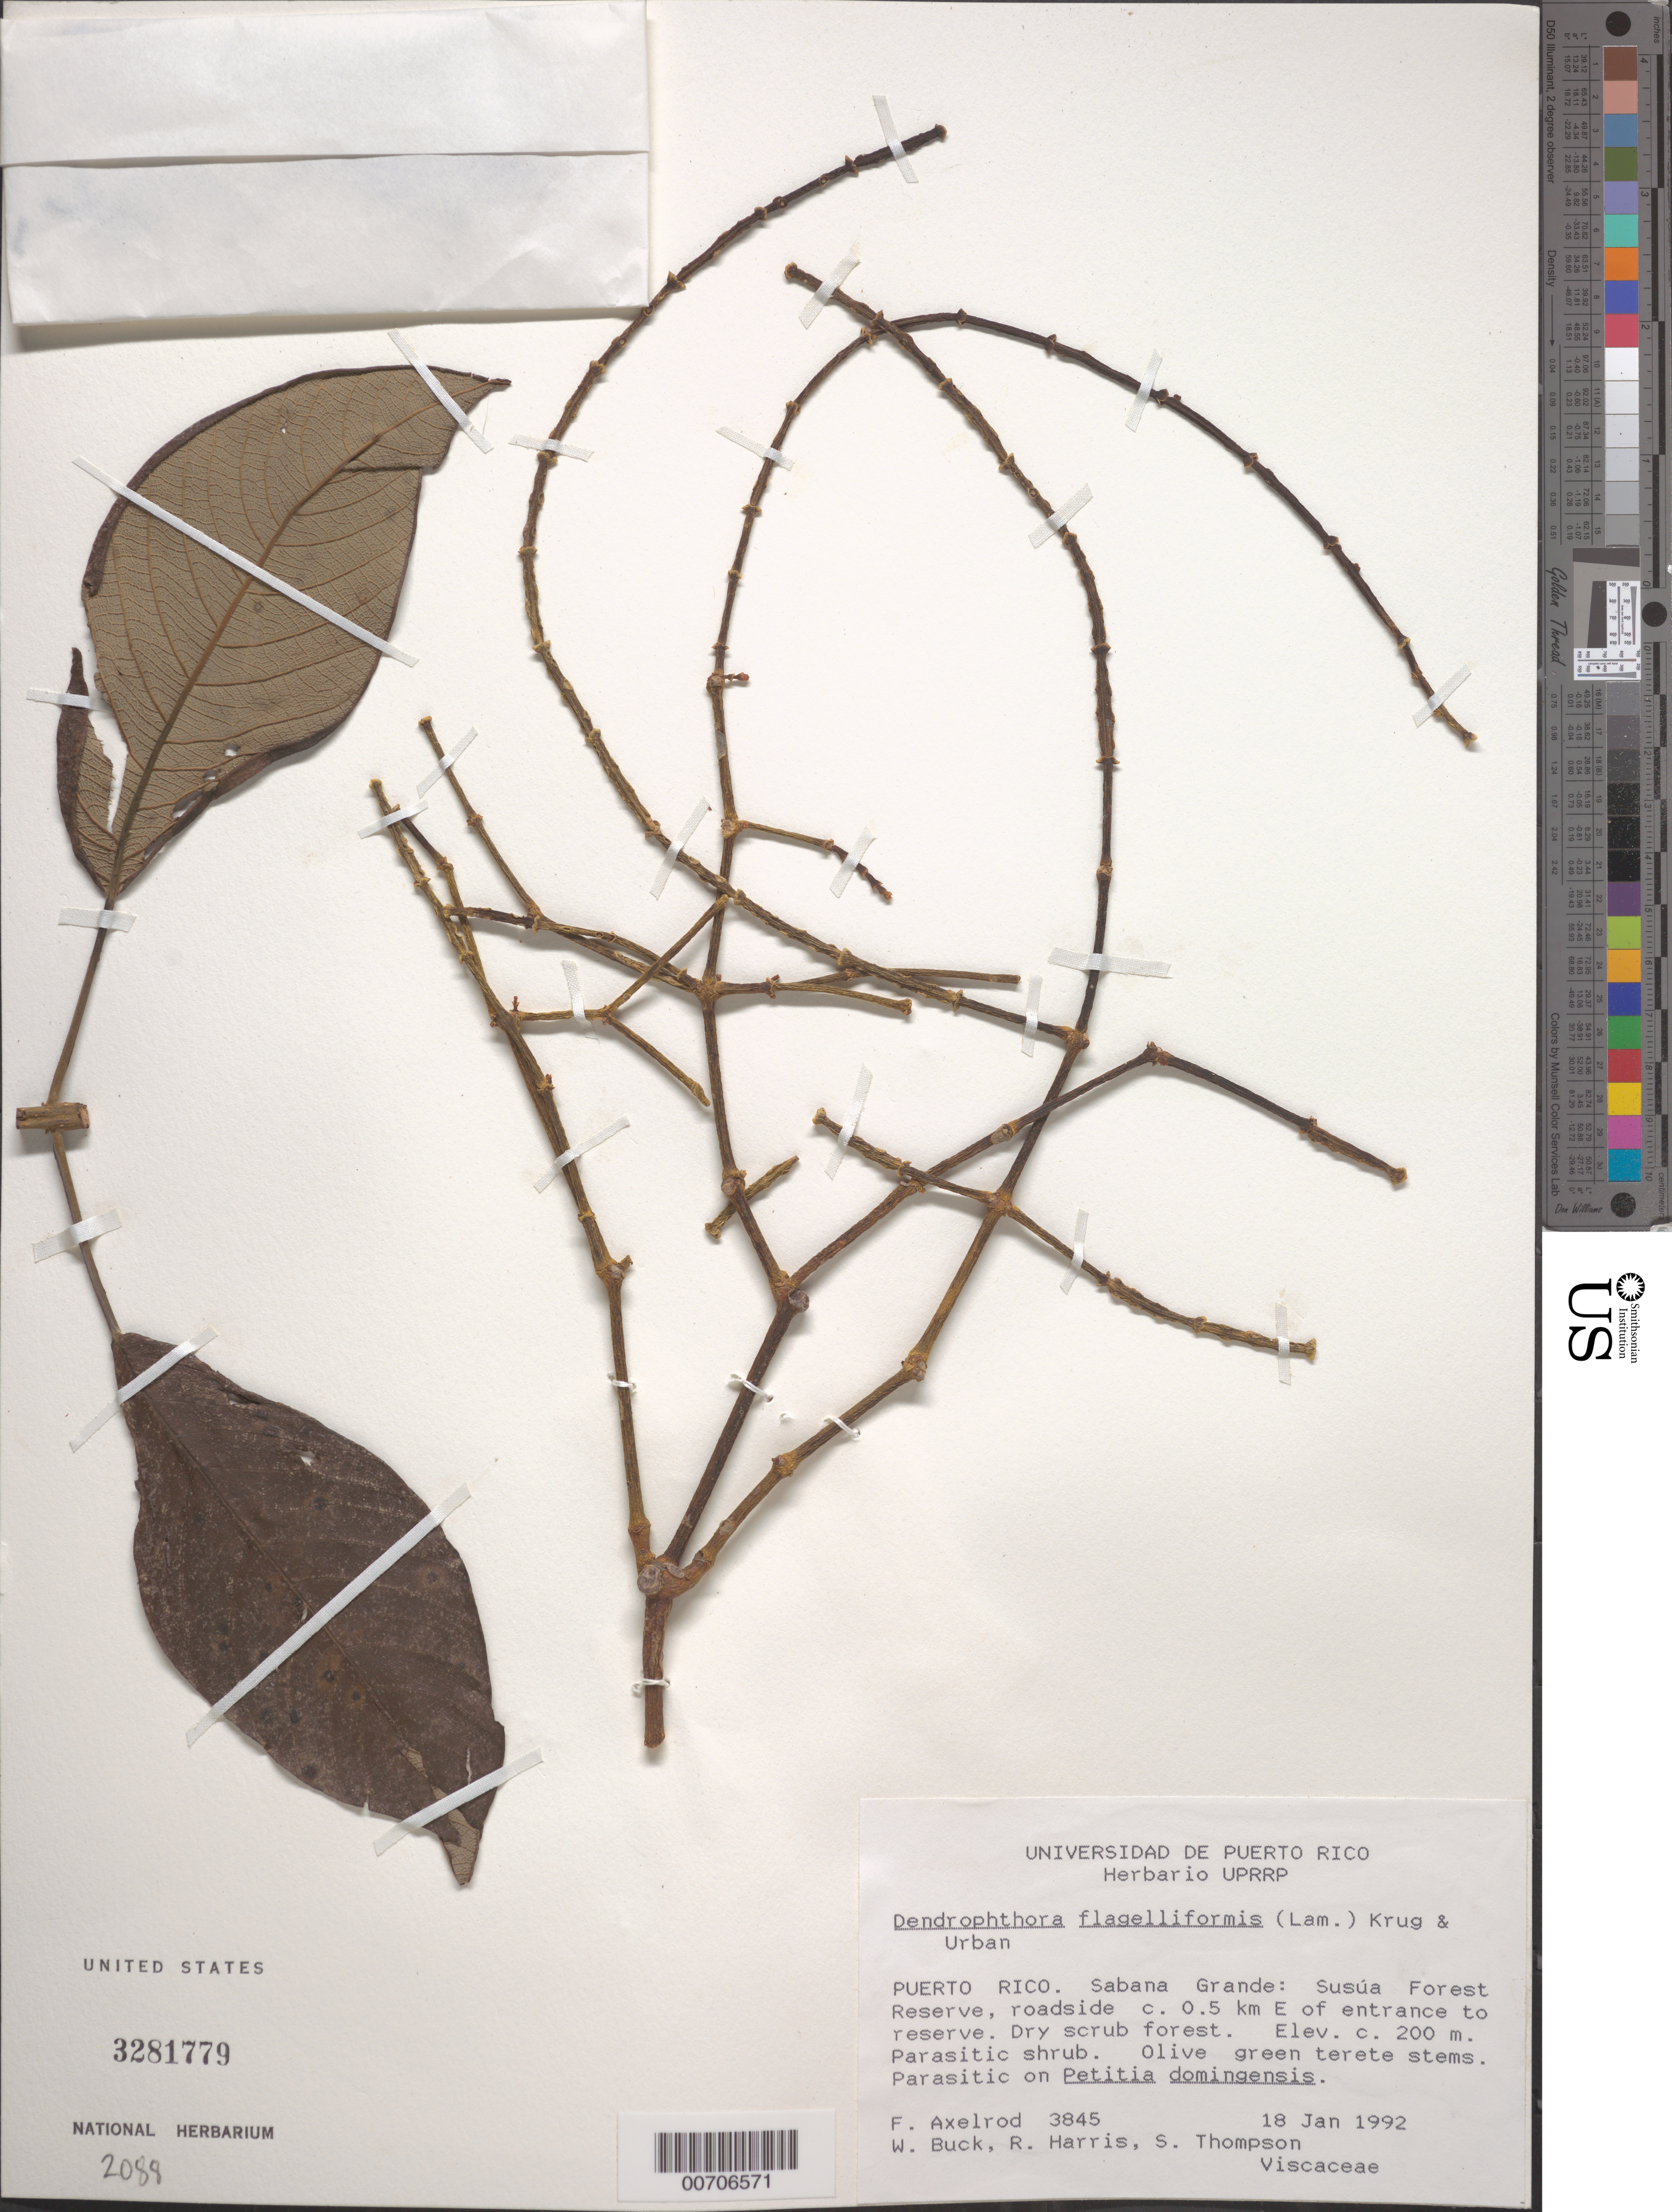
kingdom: Plantae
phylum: Tracheophyta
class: Magnoliopsida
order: Santalales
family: Viscaceae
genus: Dendrophthora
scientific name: Dendrophthora flagelliformis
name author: (Lam.) Krug & Urb.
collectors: F. S. Axelrod, W. Buck, R. Harris & S. A. Thompson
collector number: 3845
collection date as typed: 18 Jan 1992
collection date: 1992-01-18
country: Puerto Rico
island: Greater Antilles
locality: Sabana Grande: Susua Forest Reserve, roadside C. 0.5 km E of entrance to reserve.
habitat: Dry scrub forest; on Petitia domingensis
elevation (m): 200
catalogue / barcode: US 3281779